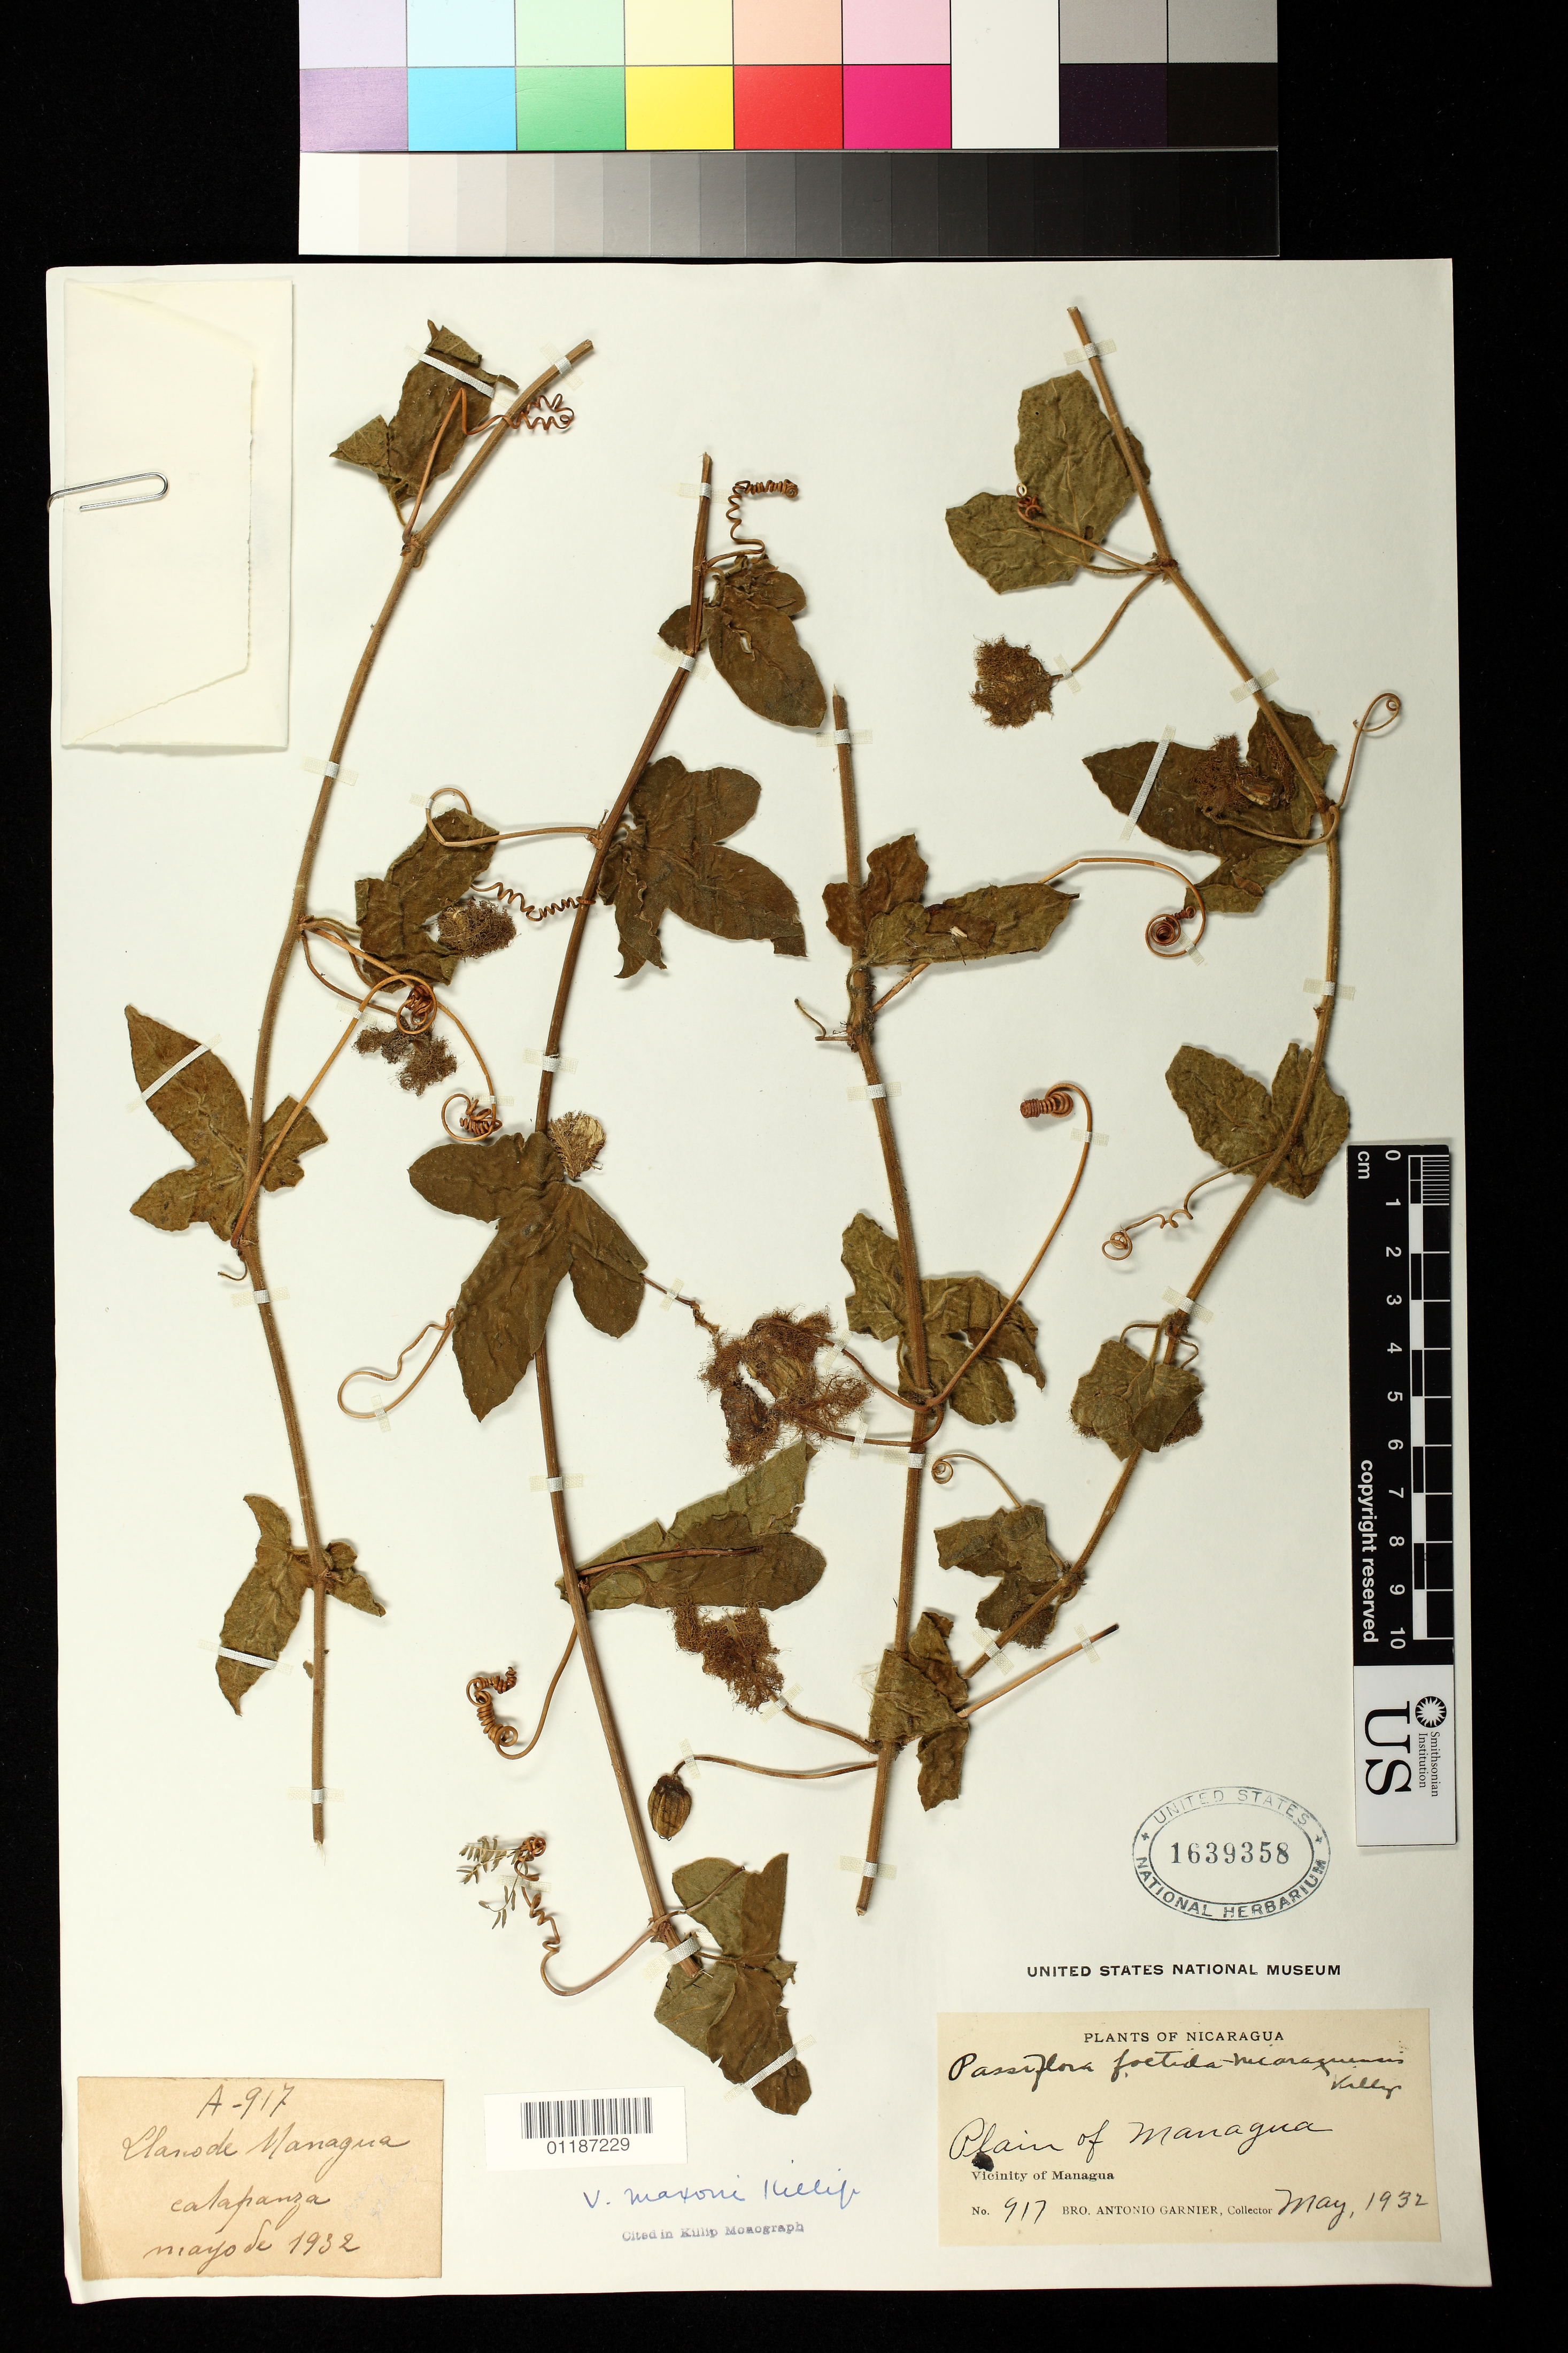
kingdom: Plantae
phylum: Tracheophyta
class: Magnoliopsida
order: Malpighiales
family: Passifloraceae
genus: Passiflora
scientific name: Passiflora foetida var. maxonii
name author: Killip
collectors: Bro. A. Garnier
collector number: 917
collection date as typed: May 1932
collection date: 1932-05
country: Nicaragua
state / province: Managua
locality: Plain of Managua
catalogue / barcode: US 1639358